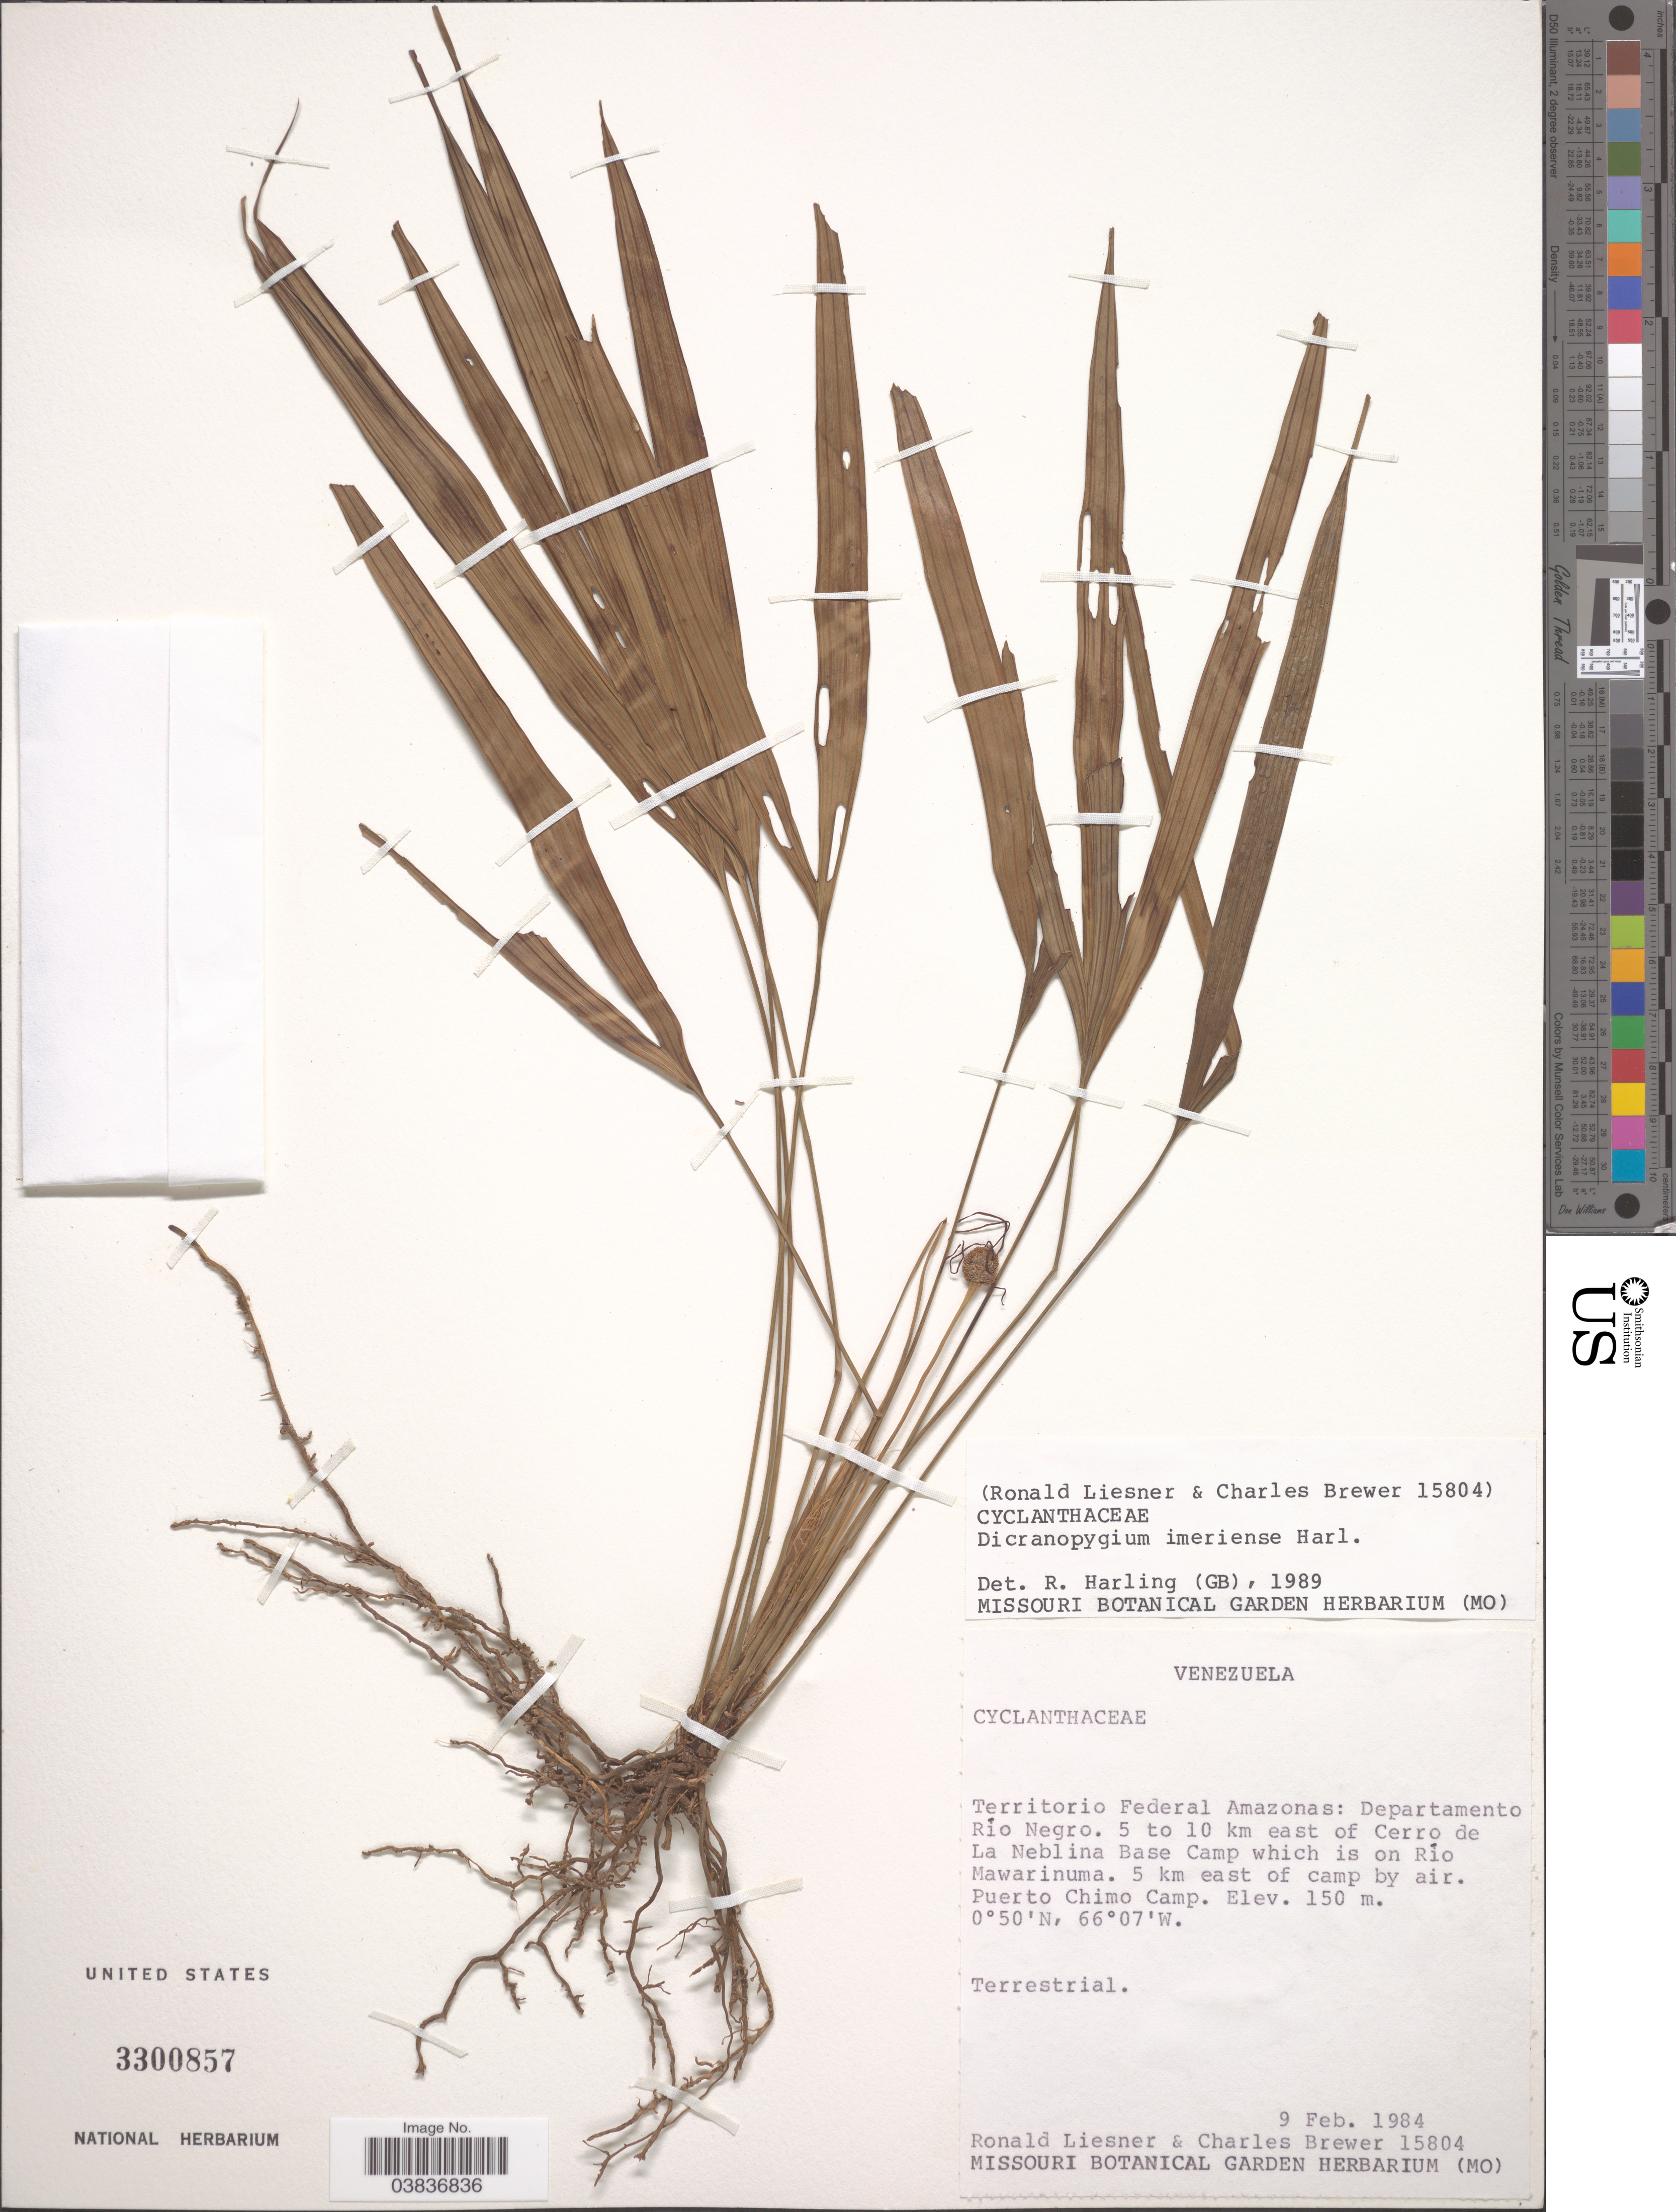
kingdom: Plantae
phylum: Tracheophyta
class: Liliopsida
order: Pandanales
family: Cyclanthaceae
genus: Dicranopygium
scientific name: Dicranopygium imeriense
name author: Harling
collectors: R. L. Liesner & C. Brewer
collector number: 15804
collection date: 1984-02-09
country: Venezuela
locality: Territorio Federal Amazonas: Departamento Río Negro. 5 to 10 km east of Cerro de La Neblina Base Camp which is on Río Mawarinuma. 5 km east of camp by air. Puerto Chimo Camp.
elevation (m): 150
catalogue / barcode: US 3300857